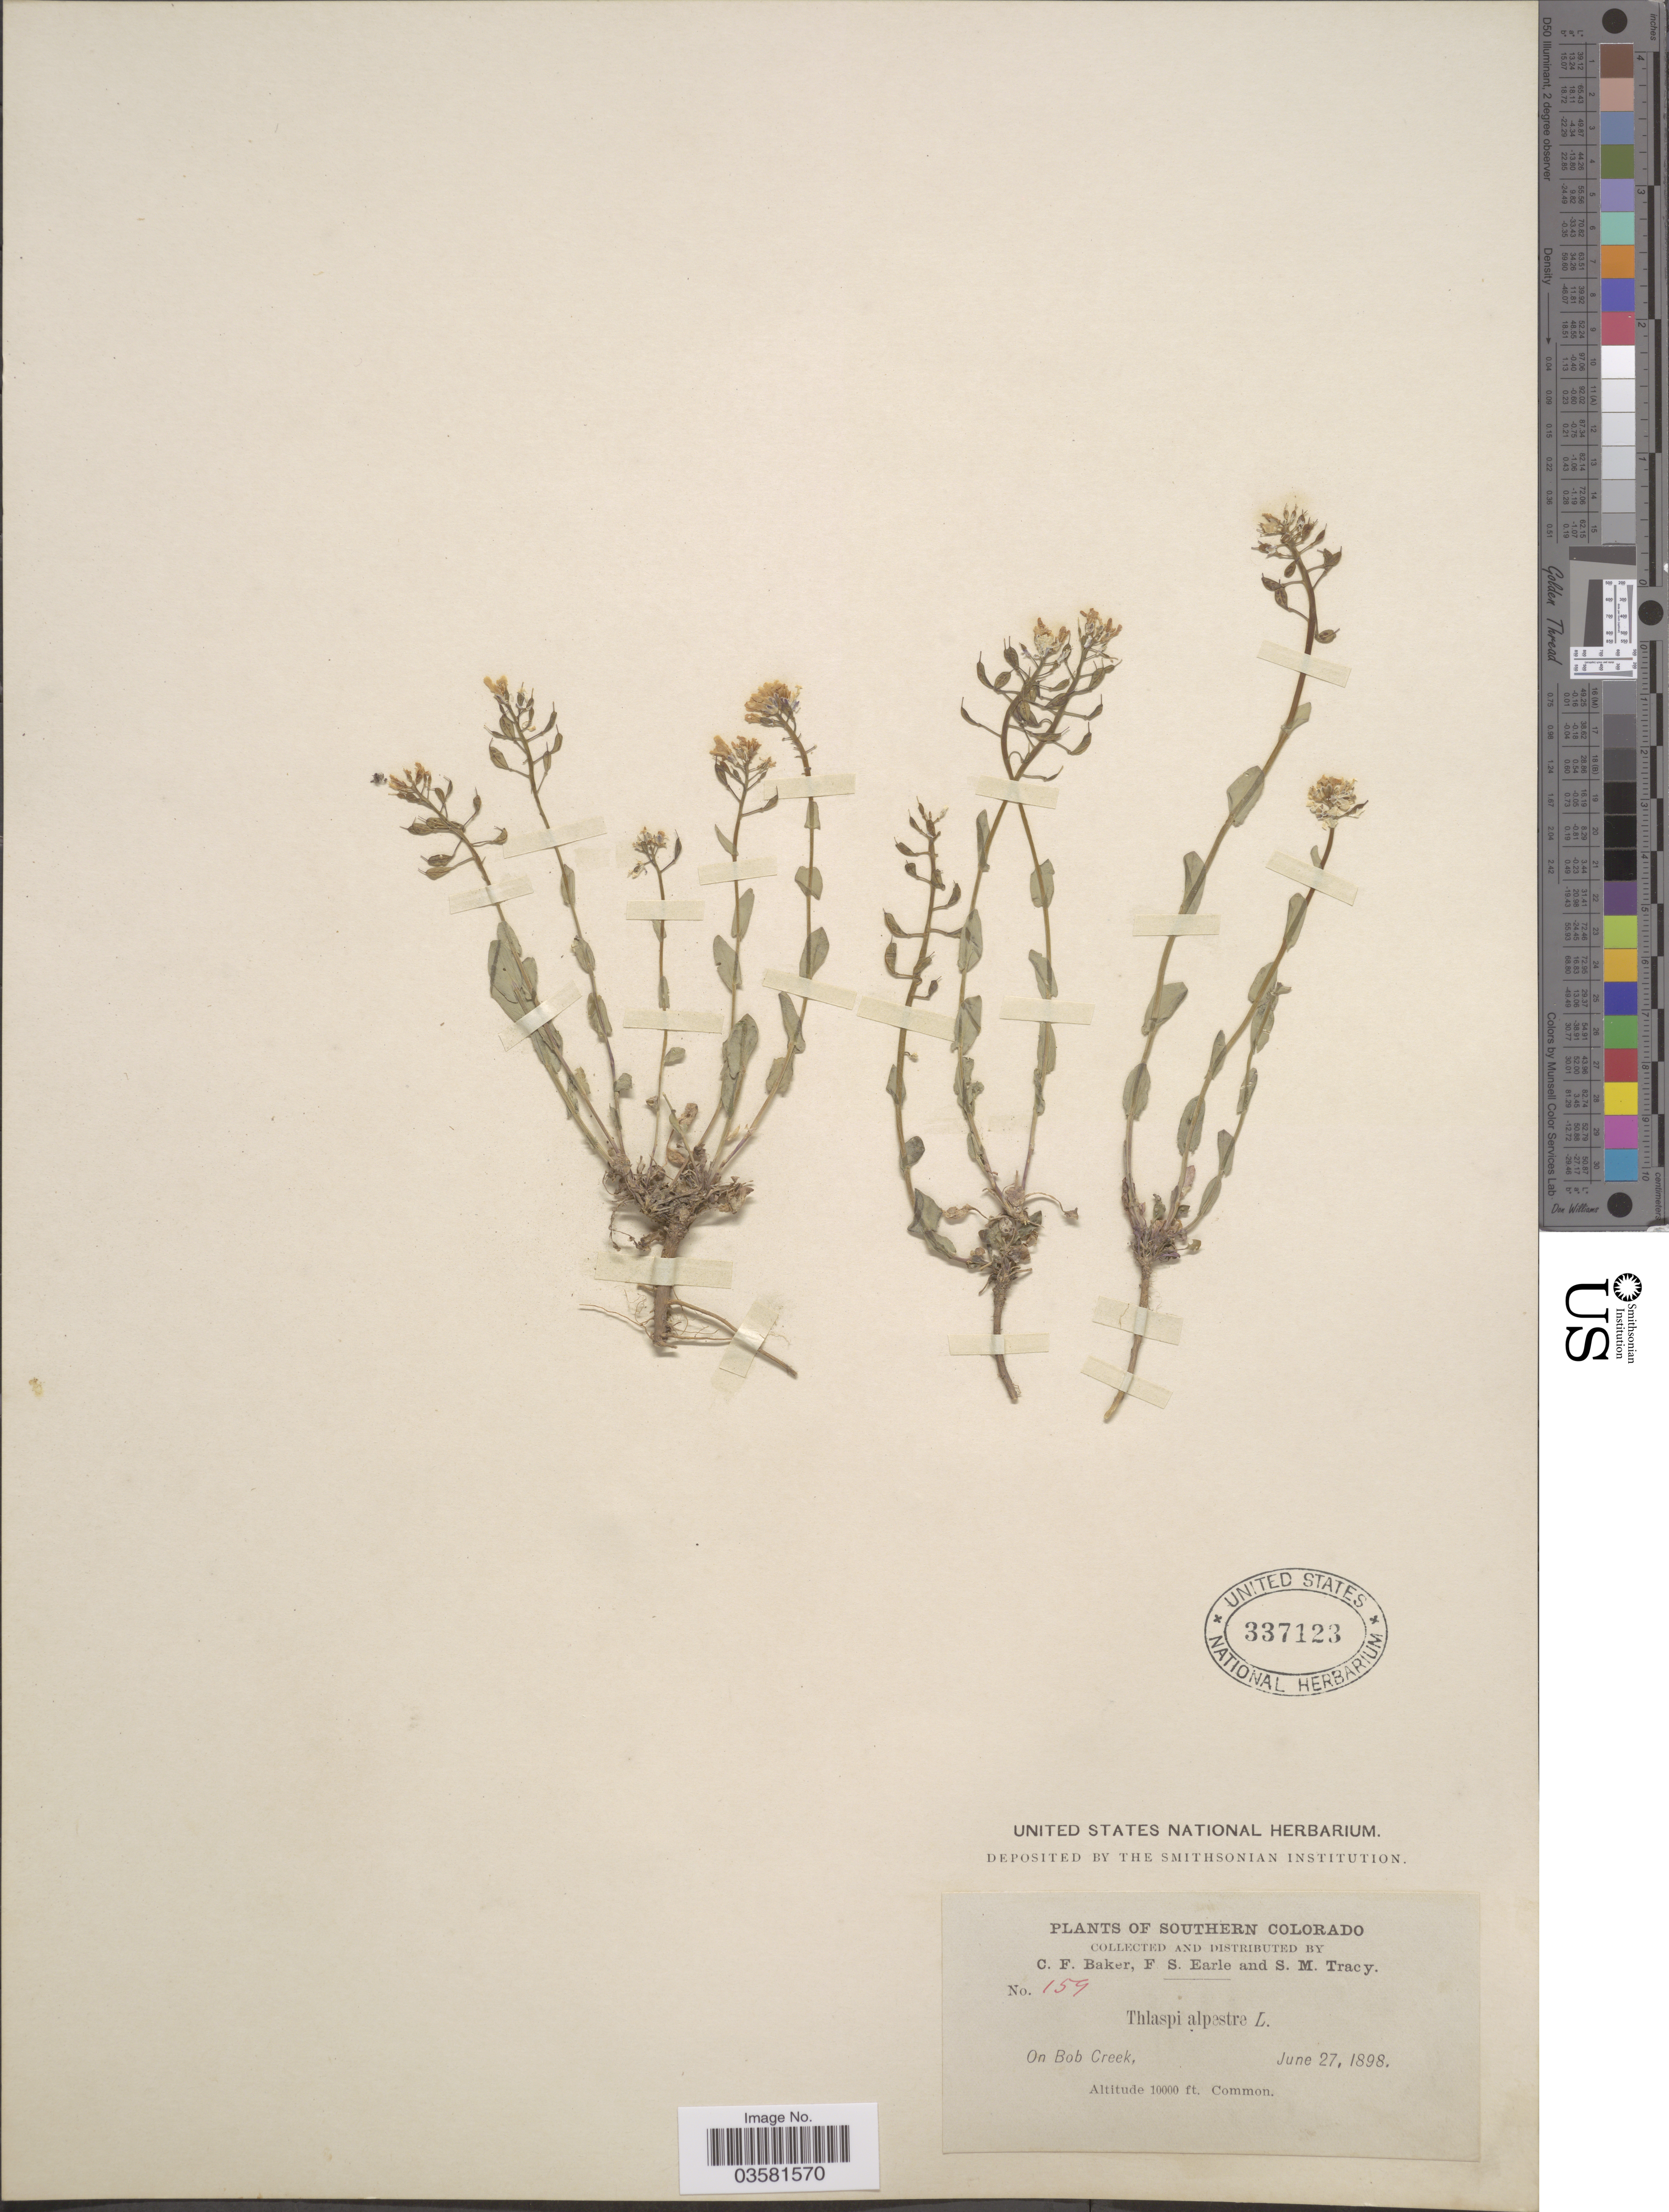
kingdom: Plantae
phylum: Tracheophyta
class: Magnoliopsida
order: Brassicales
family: Brassicaceae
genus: Thlaspi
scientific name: Thlaspi fendleri var. glaucum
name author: (A. Nelson) C.L. Hitchc.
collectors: C. F. Baker, F. S. Earle & S. M. Tracy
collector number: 159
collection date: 1898-06-27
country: United States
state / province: Colorado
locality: Southern Colorado. On Bob Creek.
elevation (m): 3048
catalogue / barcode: US 337123